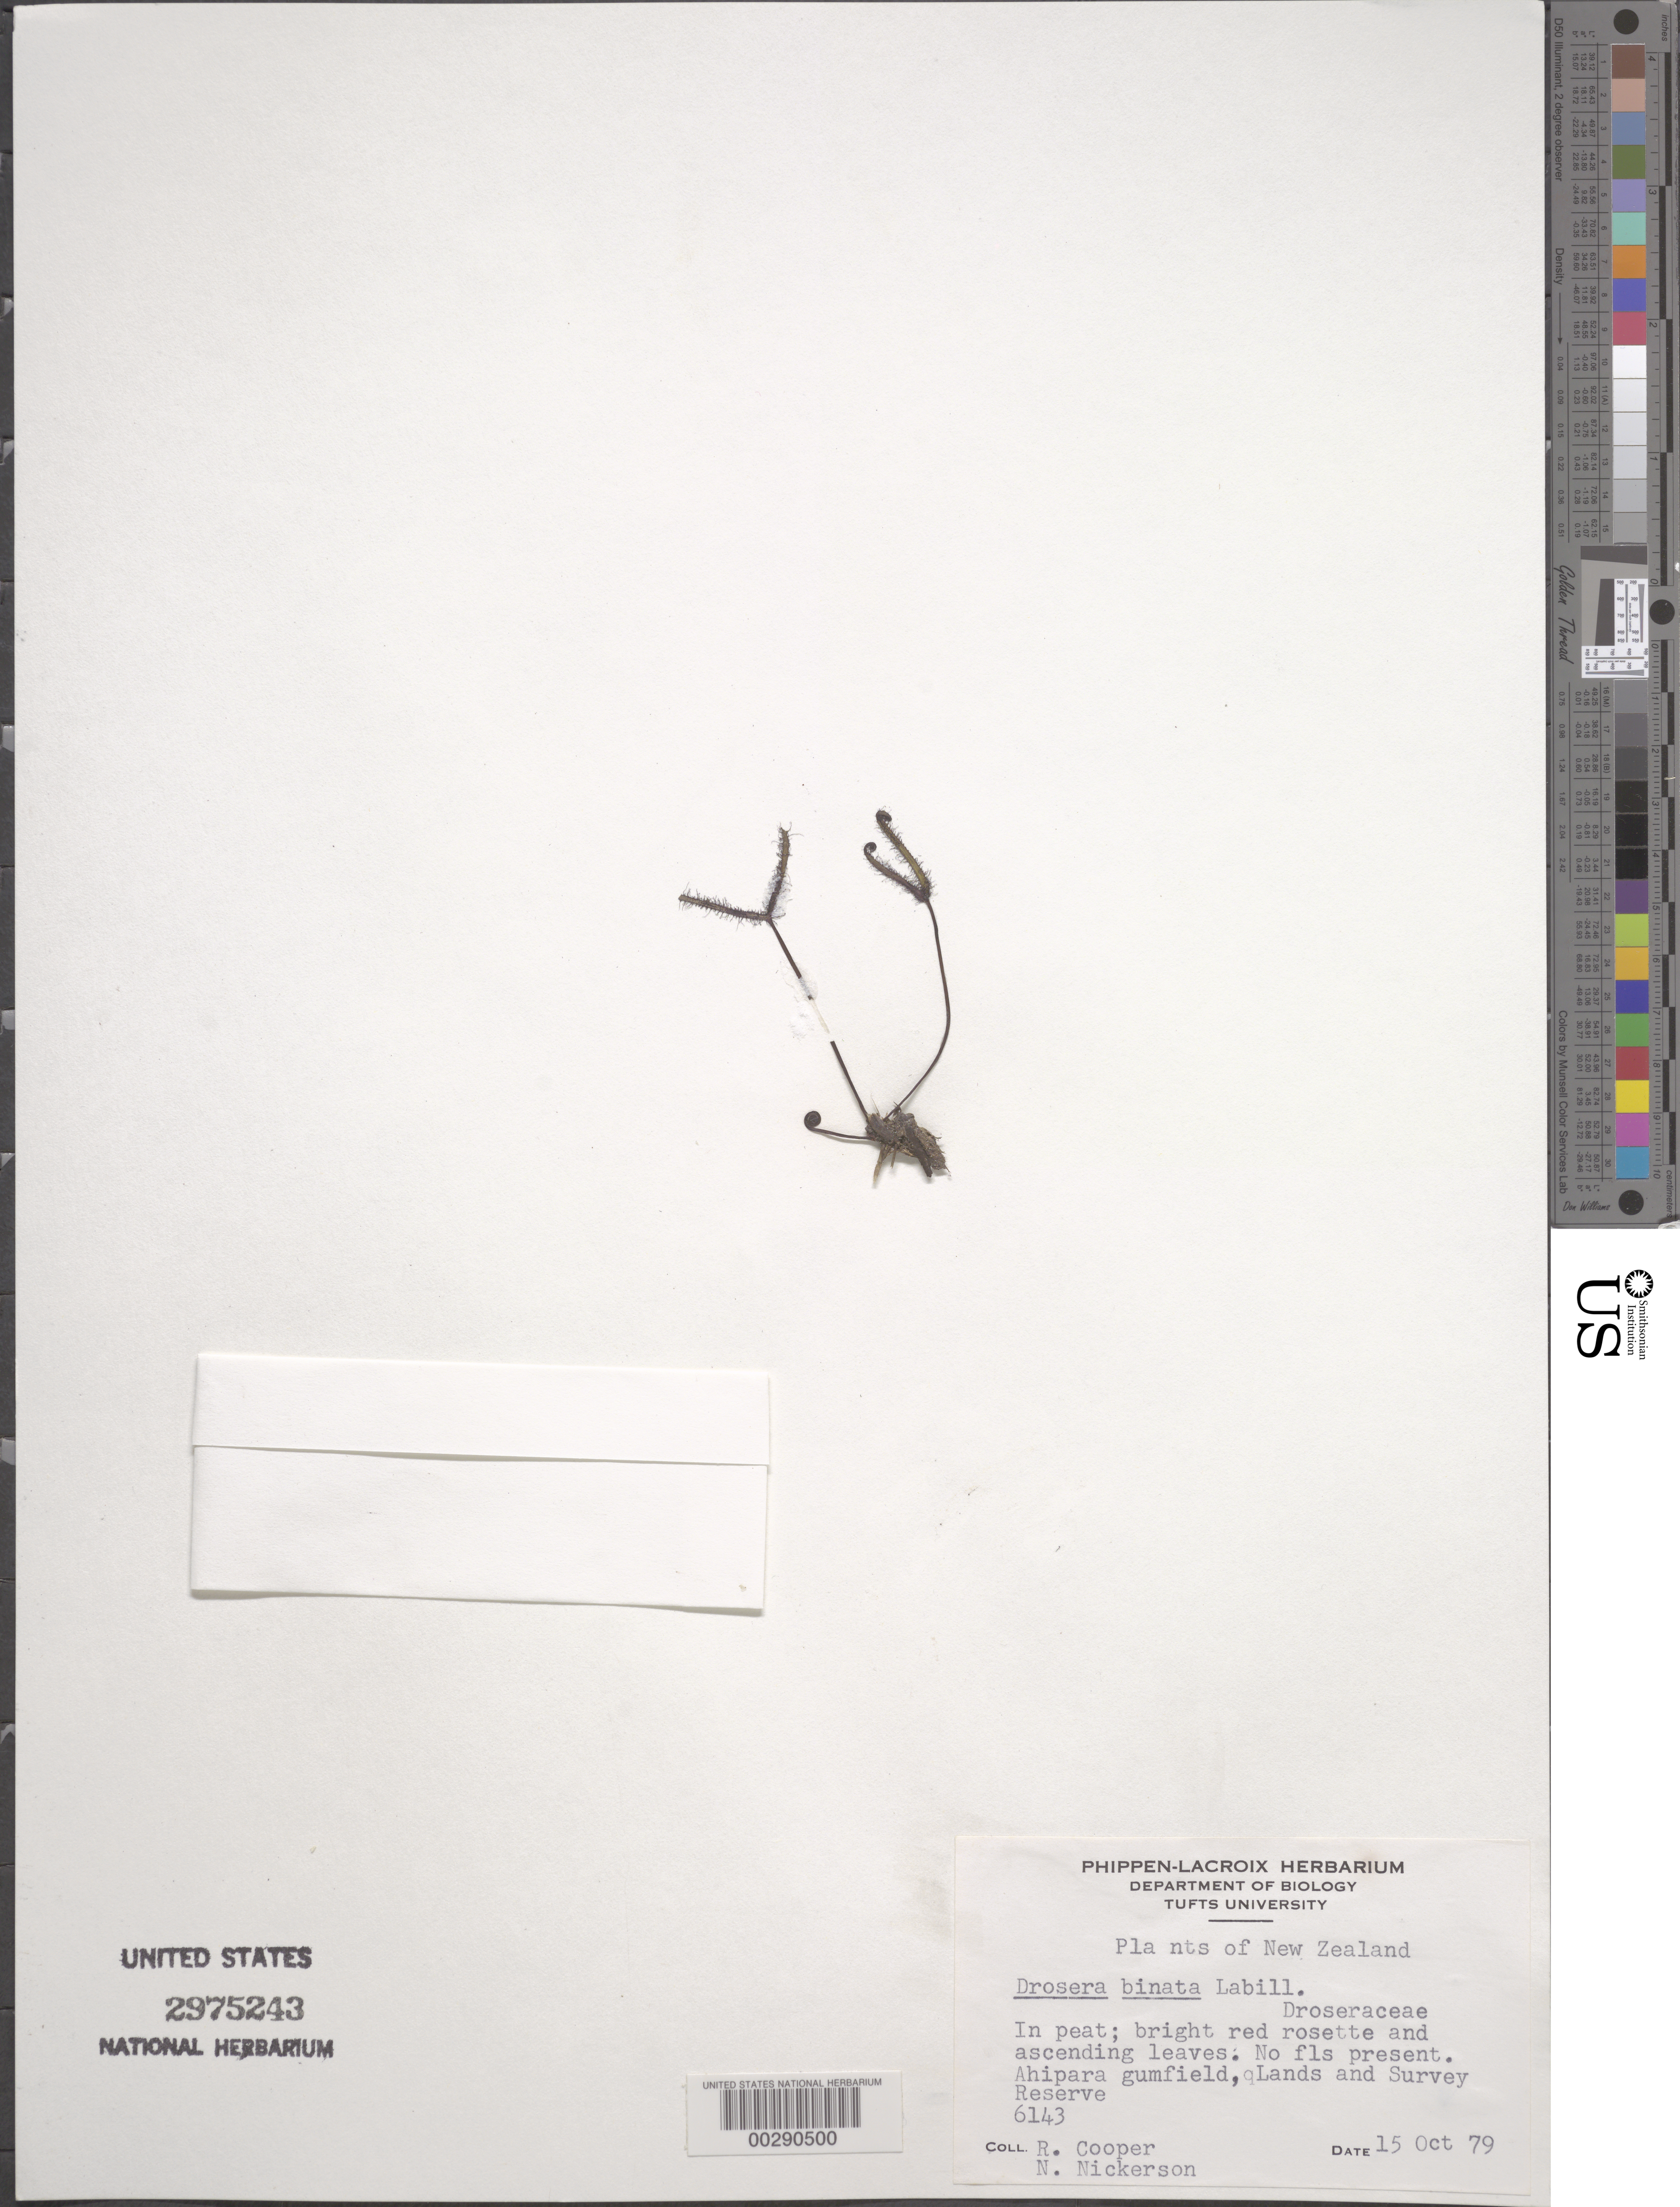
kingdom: Plantae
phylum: Tracheophyta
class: Magnoliopsida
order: Caryophyllales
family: Droseraceae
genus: Drosera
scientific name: Drosera binata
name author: Labill.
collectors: R. Cooper & N. Nickerson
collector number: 6143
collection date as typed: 15 Oct 1979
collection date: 1979-10-15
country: New Zealand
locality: Ahipara gumfield, lands and survey reserve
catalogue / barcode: US 2975243